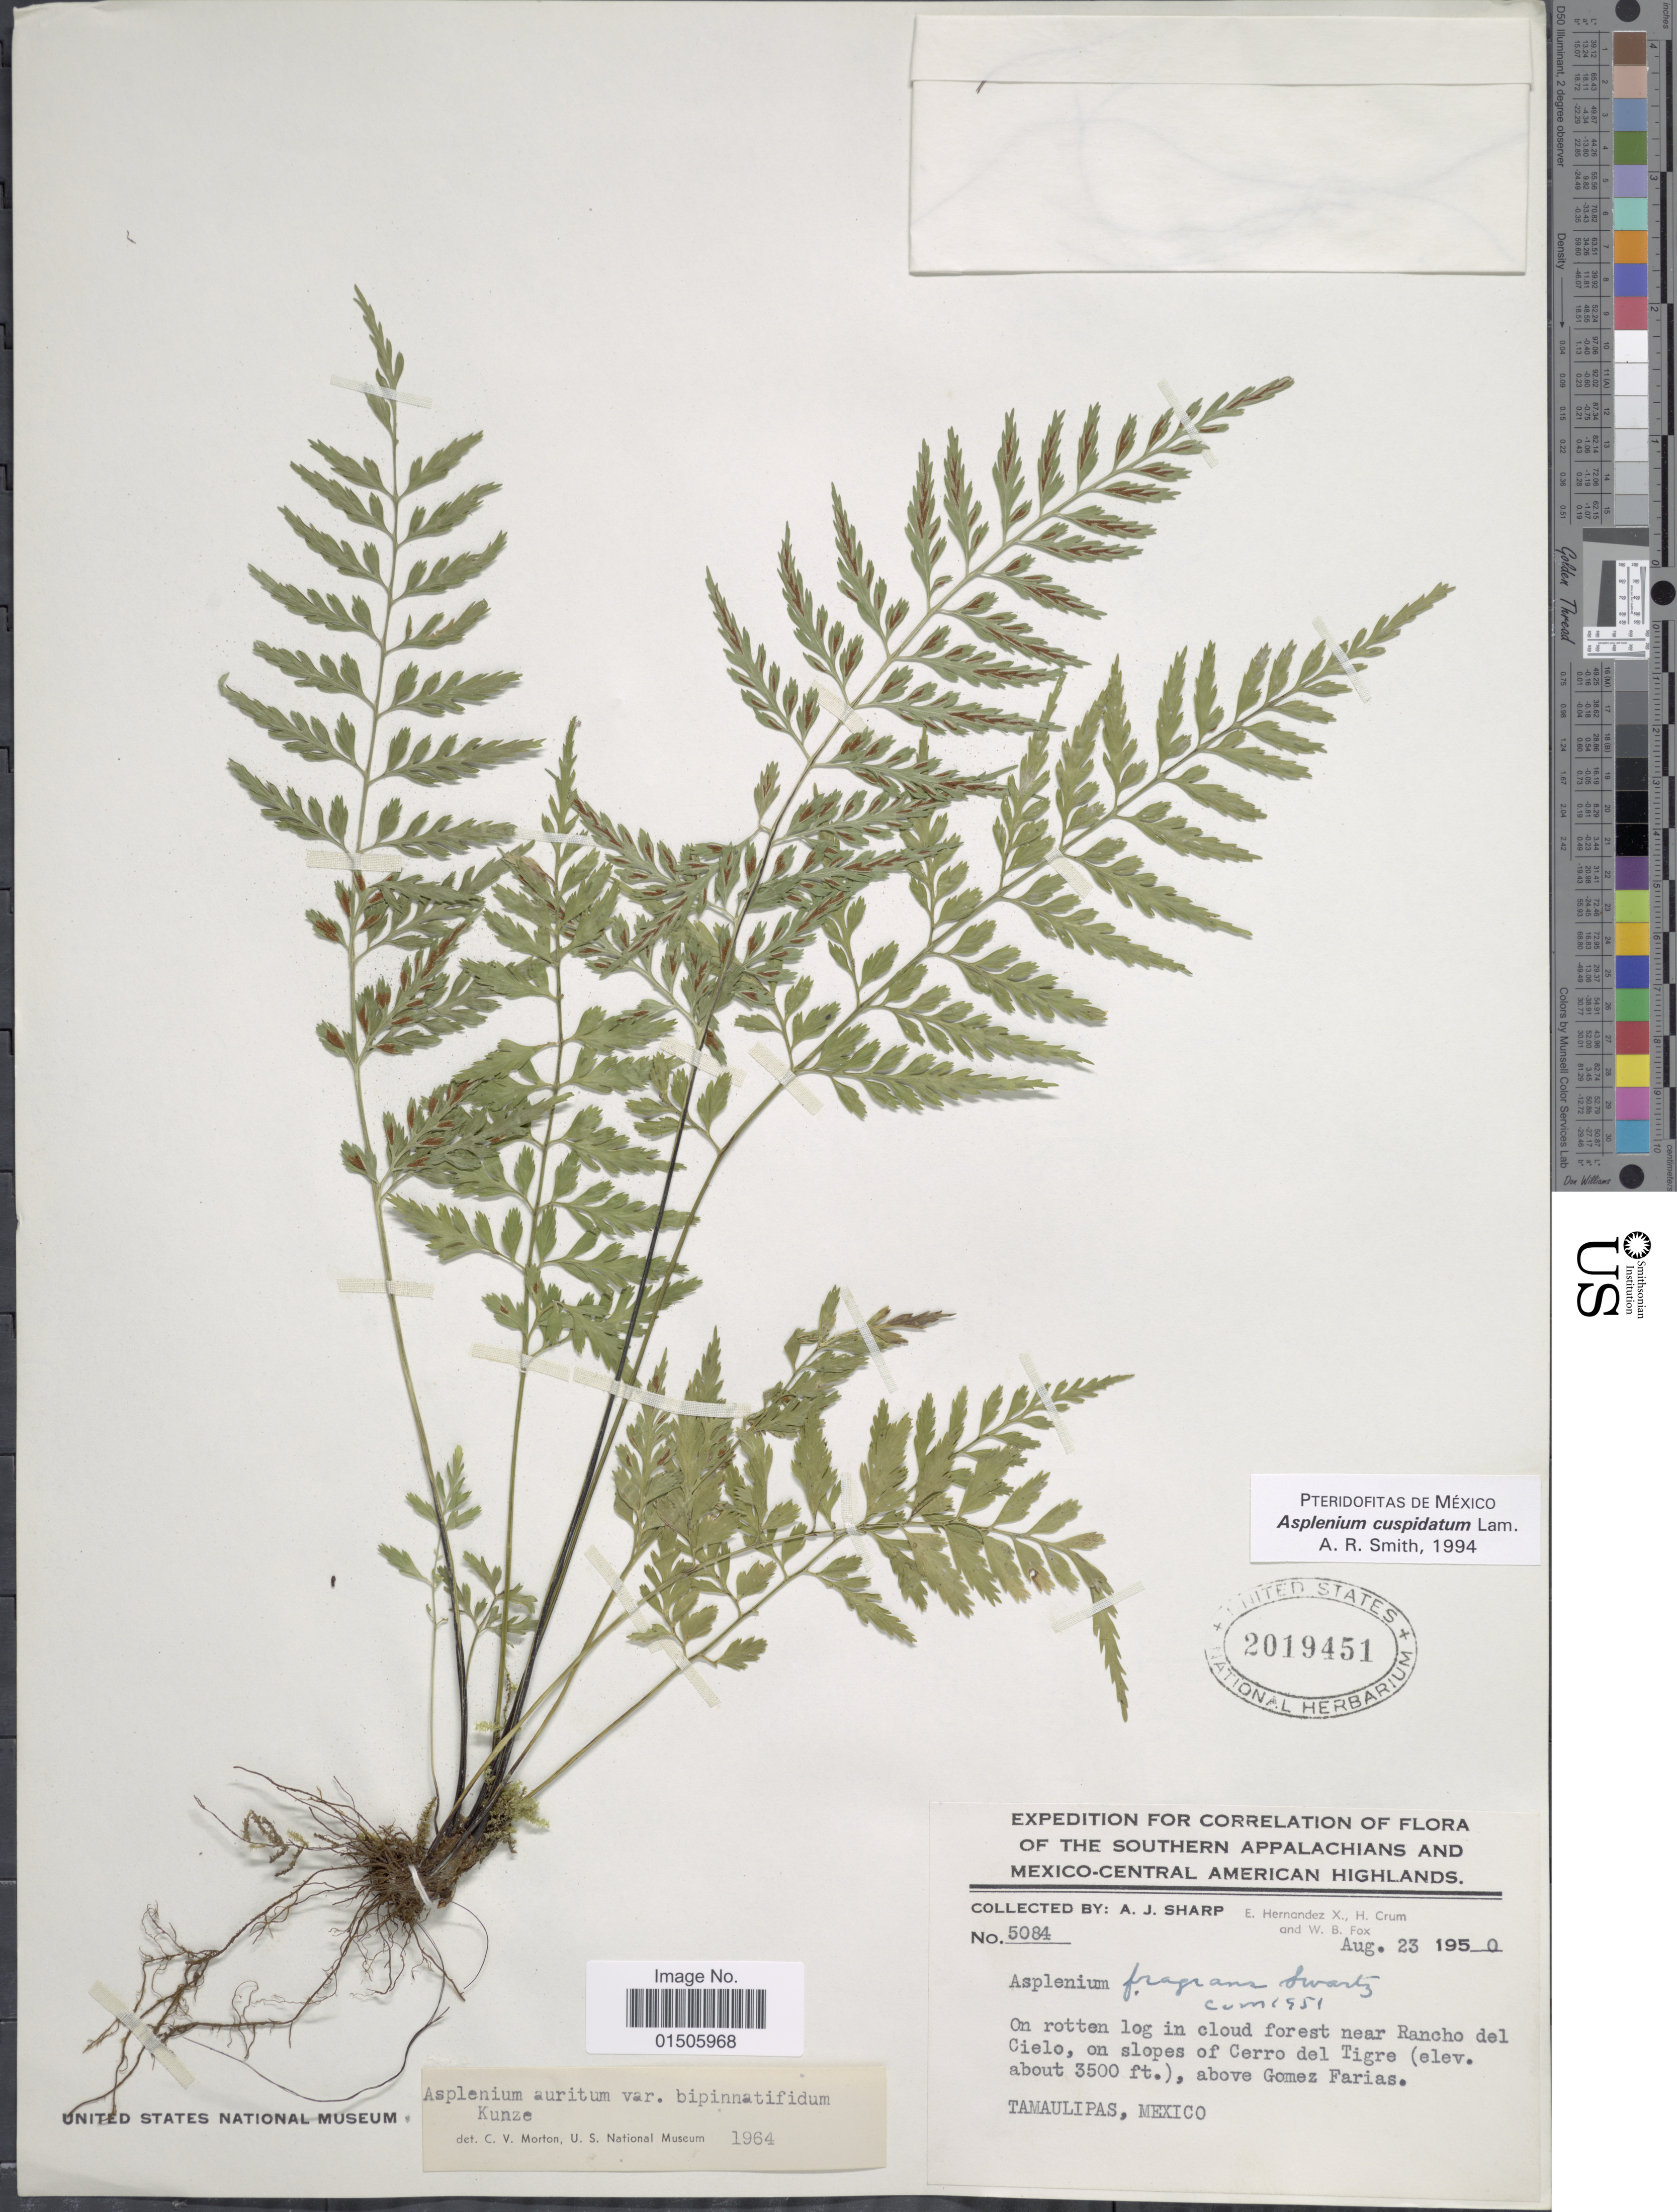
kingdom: Plantae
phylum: Tracheophyta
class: Polypodiopsida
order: Polypodiales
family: Aspleniaceae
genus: Asplenium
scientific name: Asplenium cuspidatum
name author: Lam.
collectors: A. J. Sharp, E. Hernandez X., H. A. Crum & W. B. Fox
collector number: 5084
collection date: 1950-08-23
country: Mexico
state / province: Tamaulipas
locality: On rotten log in cloud forest near Rancho del Cielo, on slopes of Cerro del Tigre, above Gomez Farias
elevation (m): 1067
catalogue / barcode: US 2019451